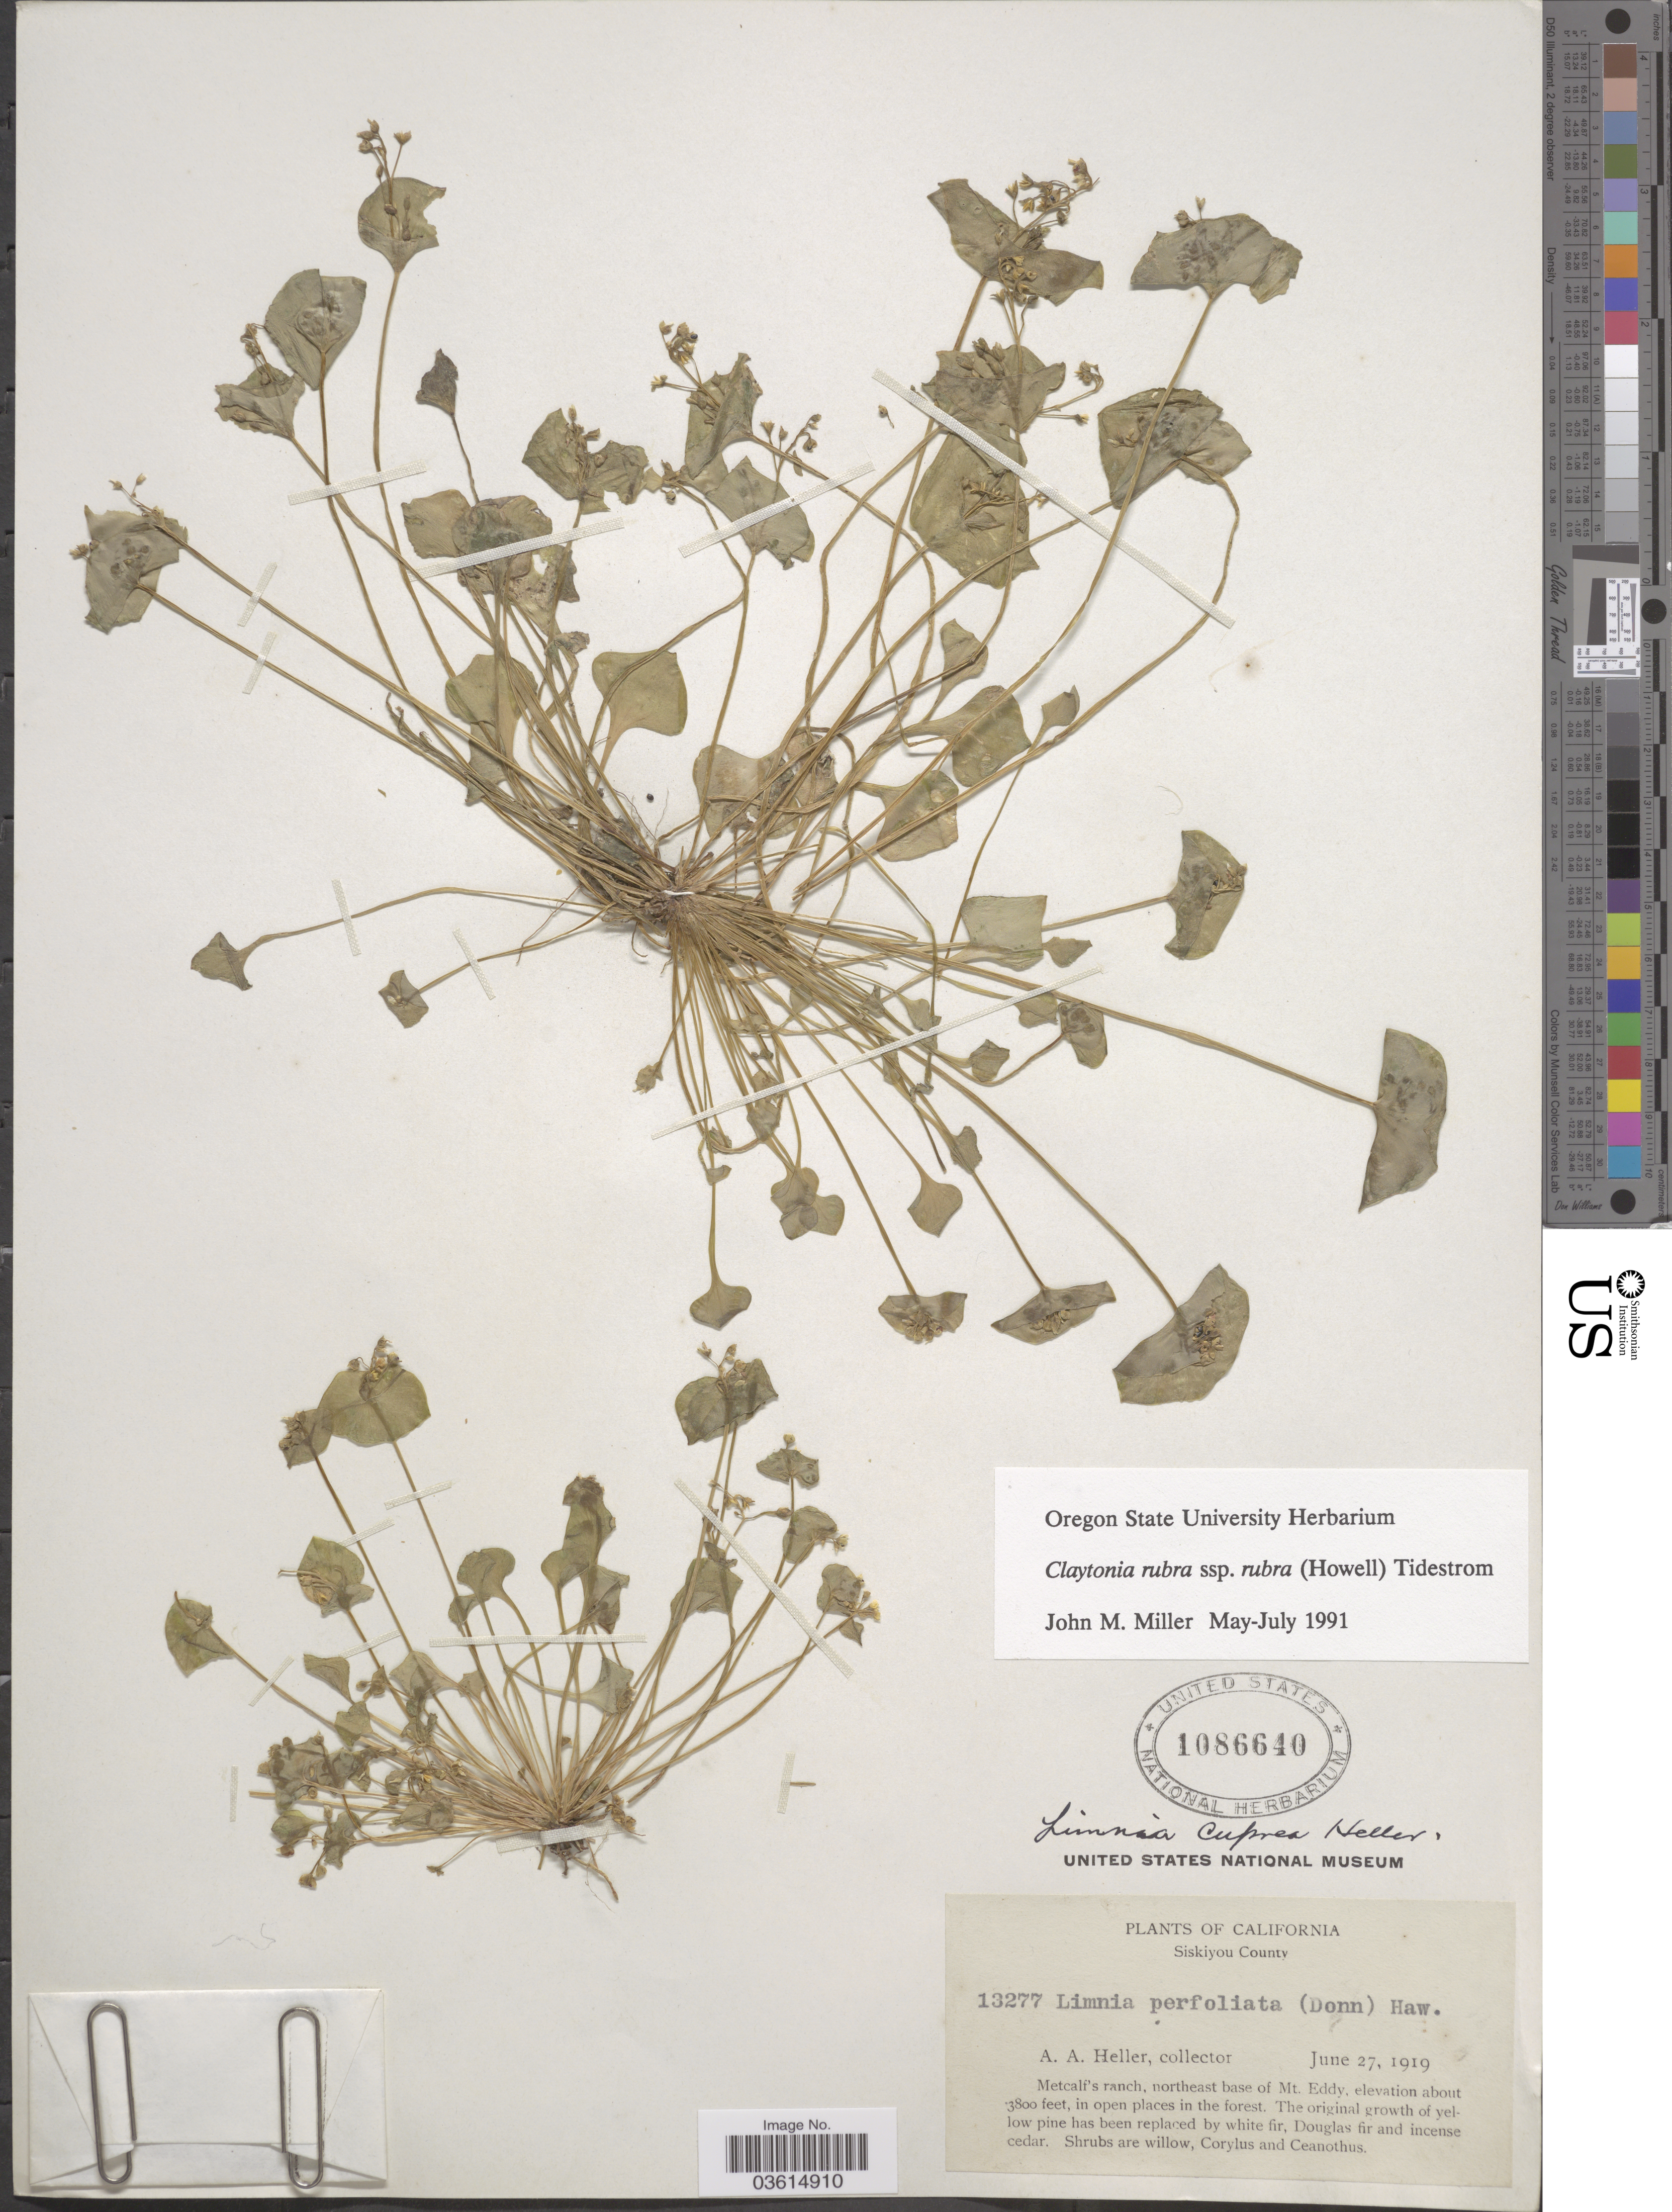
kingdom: Plantae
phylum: Tracheophyta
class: Magnoliopsida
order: Caryophyllales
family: Montiaceae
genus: Claytonia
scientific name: Claytonia rubra subsp. rubra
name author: (Howell) Tidestr.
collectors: A. A. Heller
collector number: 13277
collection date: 1919-06-27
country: United States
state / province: California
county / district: Siskiyou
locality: Siskiyou County. Metcalf's ranch, northeast base of Mt. Eddy.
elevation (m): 1158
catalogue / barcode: US 1086640